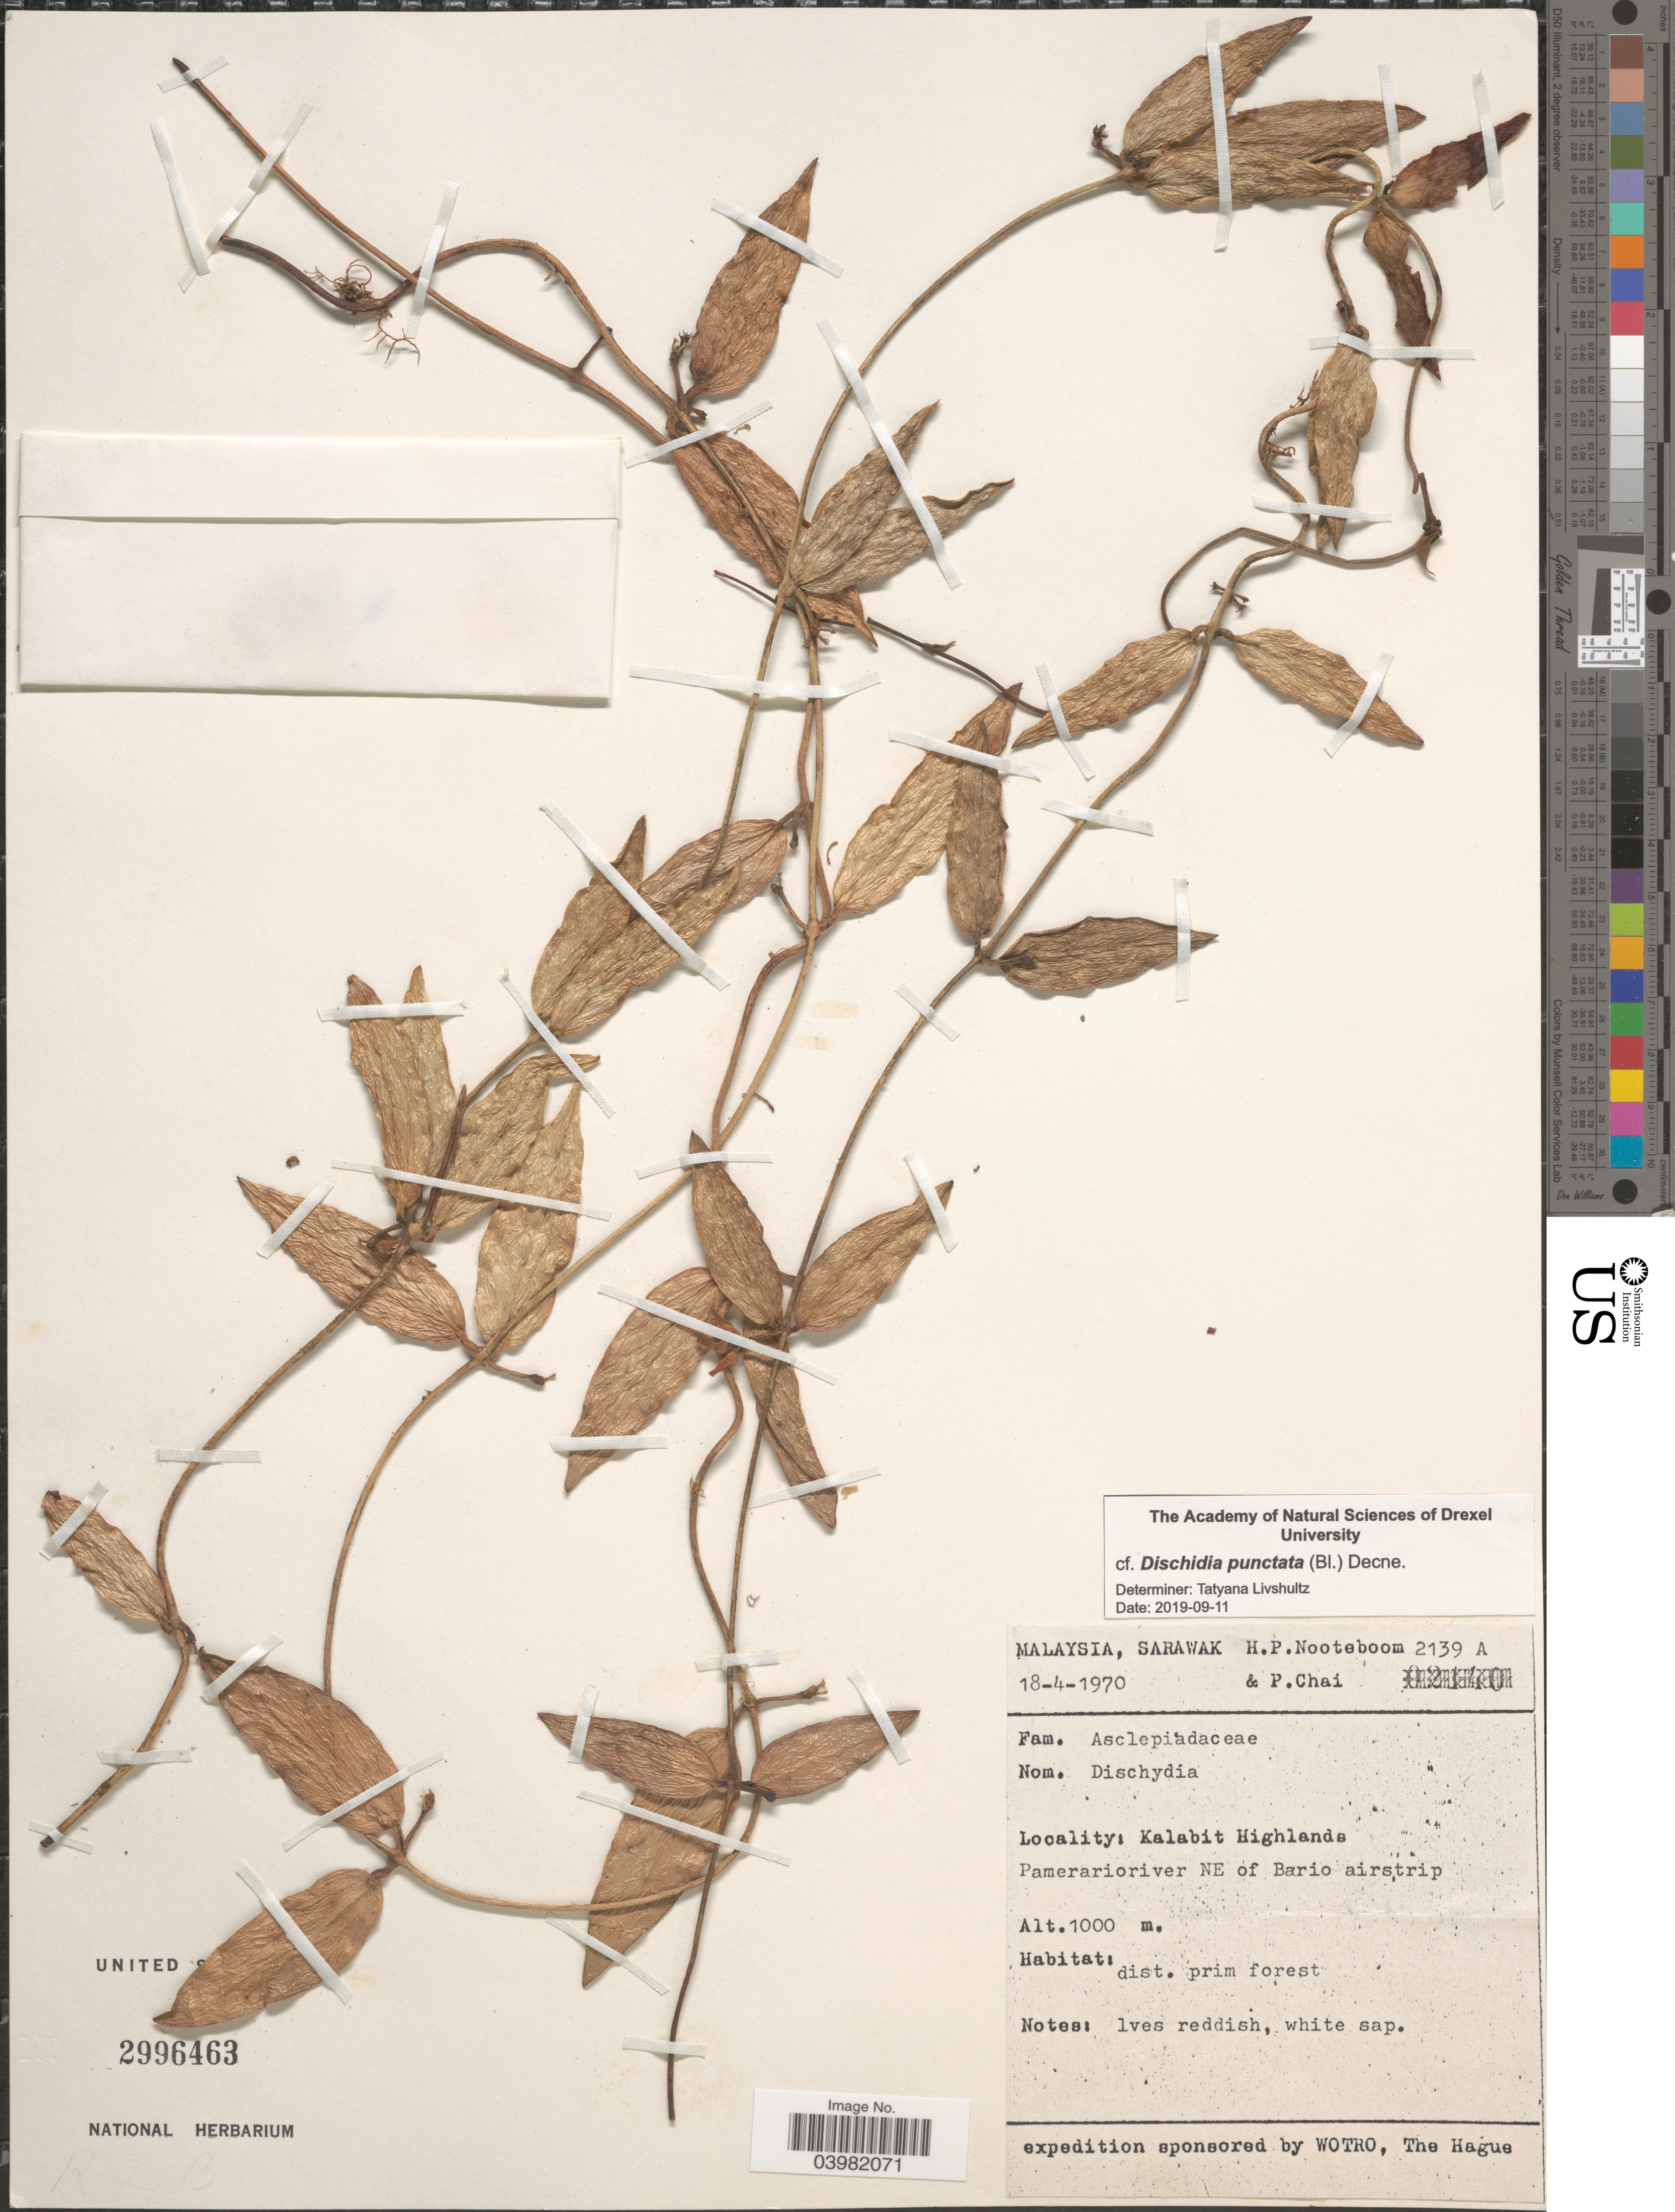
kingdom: Plantae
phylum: Tracheophyta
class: Magnoliopsida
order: Gentianales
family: Apocynaceae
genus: Dischidia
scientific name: Dischidia punctata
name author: (Bl.) Decne.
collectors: H. P. Nooteboom & P. Chai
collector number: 2139 A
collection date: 1970-04-18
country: Malaysia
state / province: Sarawak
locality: Kalabit Highlands. Pamerarioriver NE of Bario airstrip.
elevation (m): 1000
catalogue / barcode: US 2996463